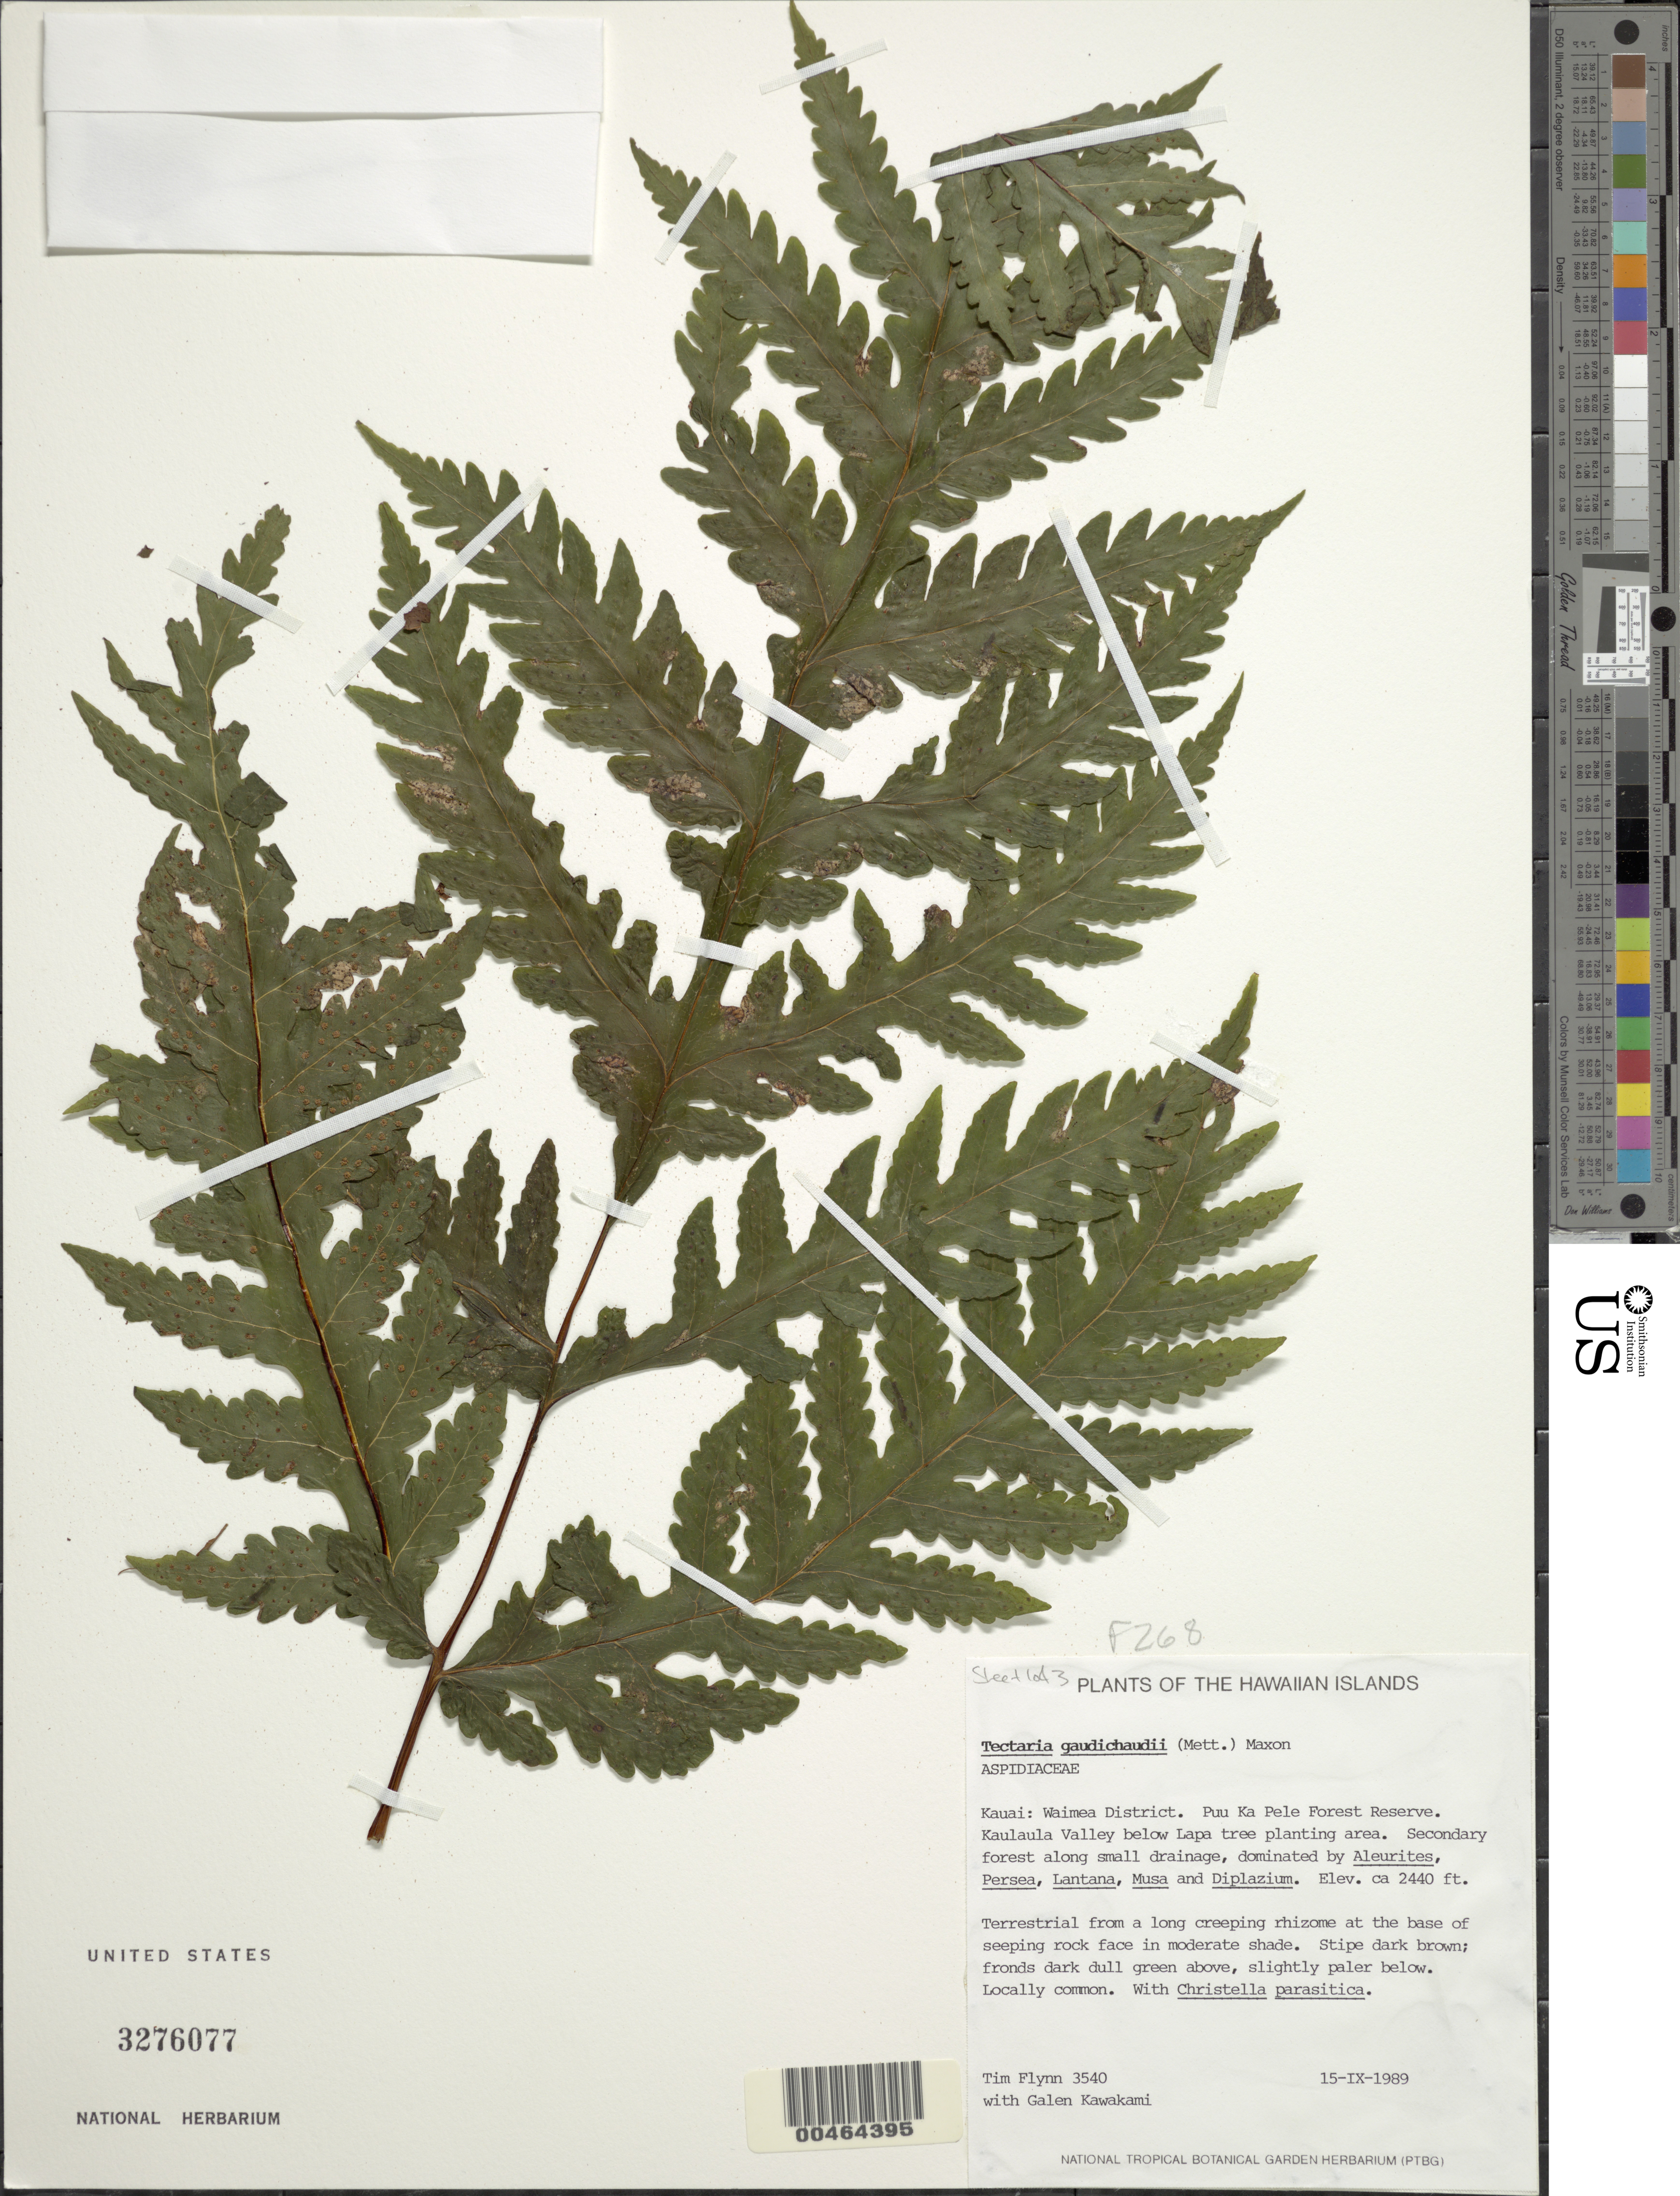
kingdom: Plantae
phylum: Tracheophyta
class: Polypodiopsida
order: Polypodiales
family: Tectariaceae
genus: Tectaria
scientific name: Tectaria gaudichaudii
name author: (Mett.) Maxon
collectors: T. W. Flynn & G. Kawakami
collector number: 3540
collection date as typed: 15 Sep 1989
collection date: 1989-09-15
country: United States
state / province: Hawaii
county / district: Kauai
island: Kaua'i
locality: Waimea District. Puu Ka Pele Forest Reserve. Kaulaula Valley below Lapa tree planting area.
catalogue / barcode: US 3276077